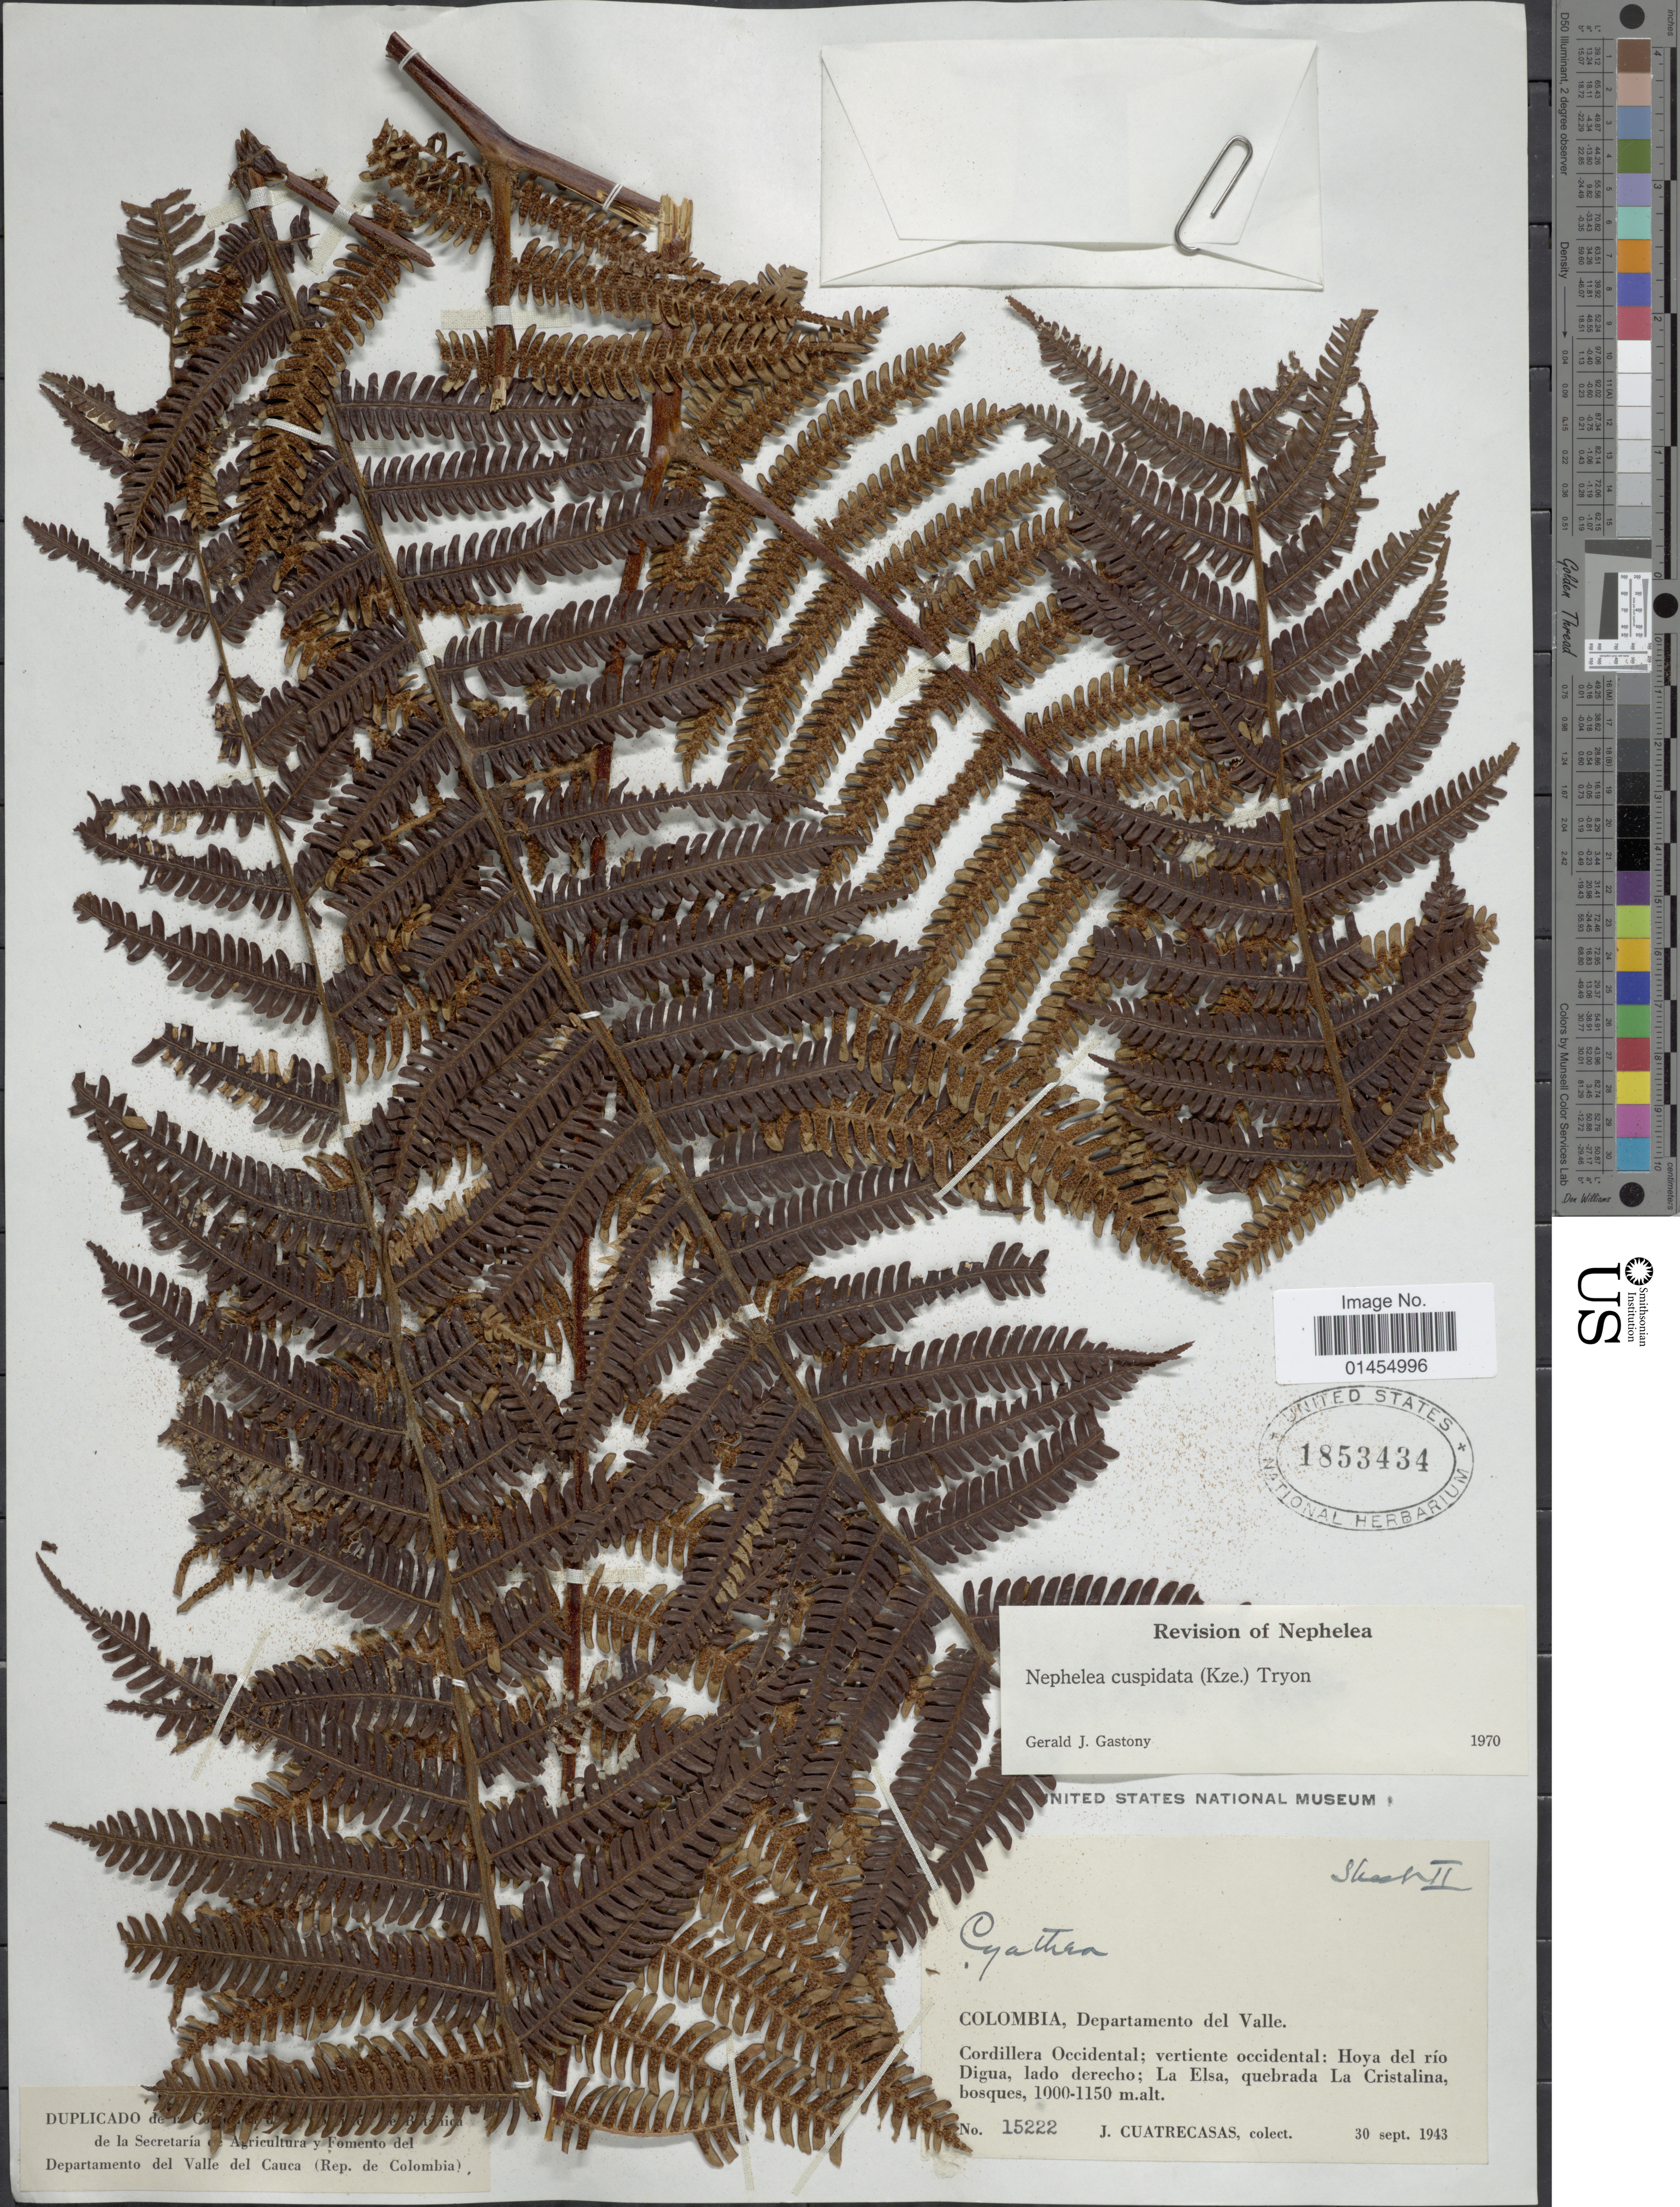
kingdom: Plantae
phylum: Tracheophyta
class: Polypodiopsida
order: Cyatheales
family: Cyatheaceae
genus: Alsophila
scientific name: Alsophila cuspidata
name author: (Kunze) D.S. Conant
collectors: J. Cuatrecasas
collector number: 15222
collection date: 1943-09-30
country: Colombia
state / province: Valle del Cauca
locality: Departamento del Valle. Cordillera Occidental; vertiente occidental: Hoya del río Digua, lado derecho; La Elsa, quebrada La Cristalina, bosques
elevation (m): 1000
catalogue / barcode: US 1853434